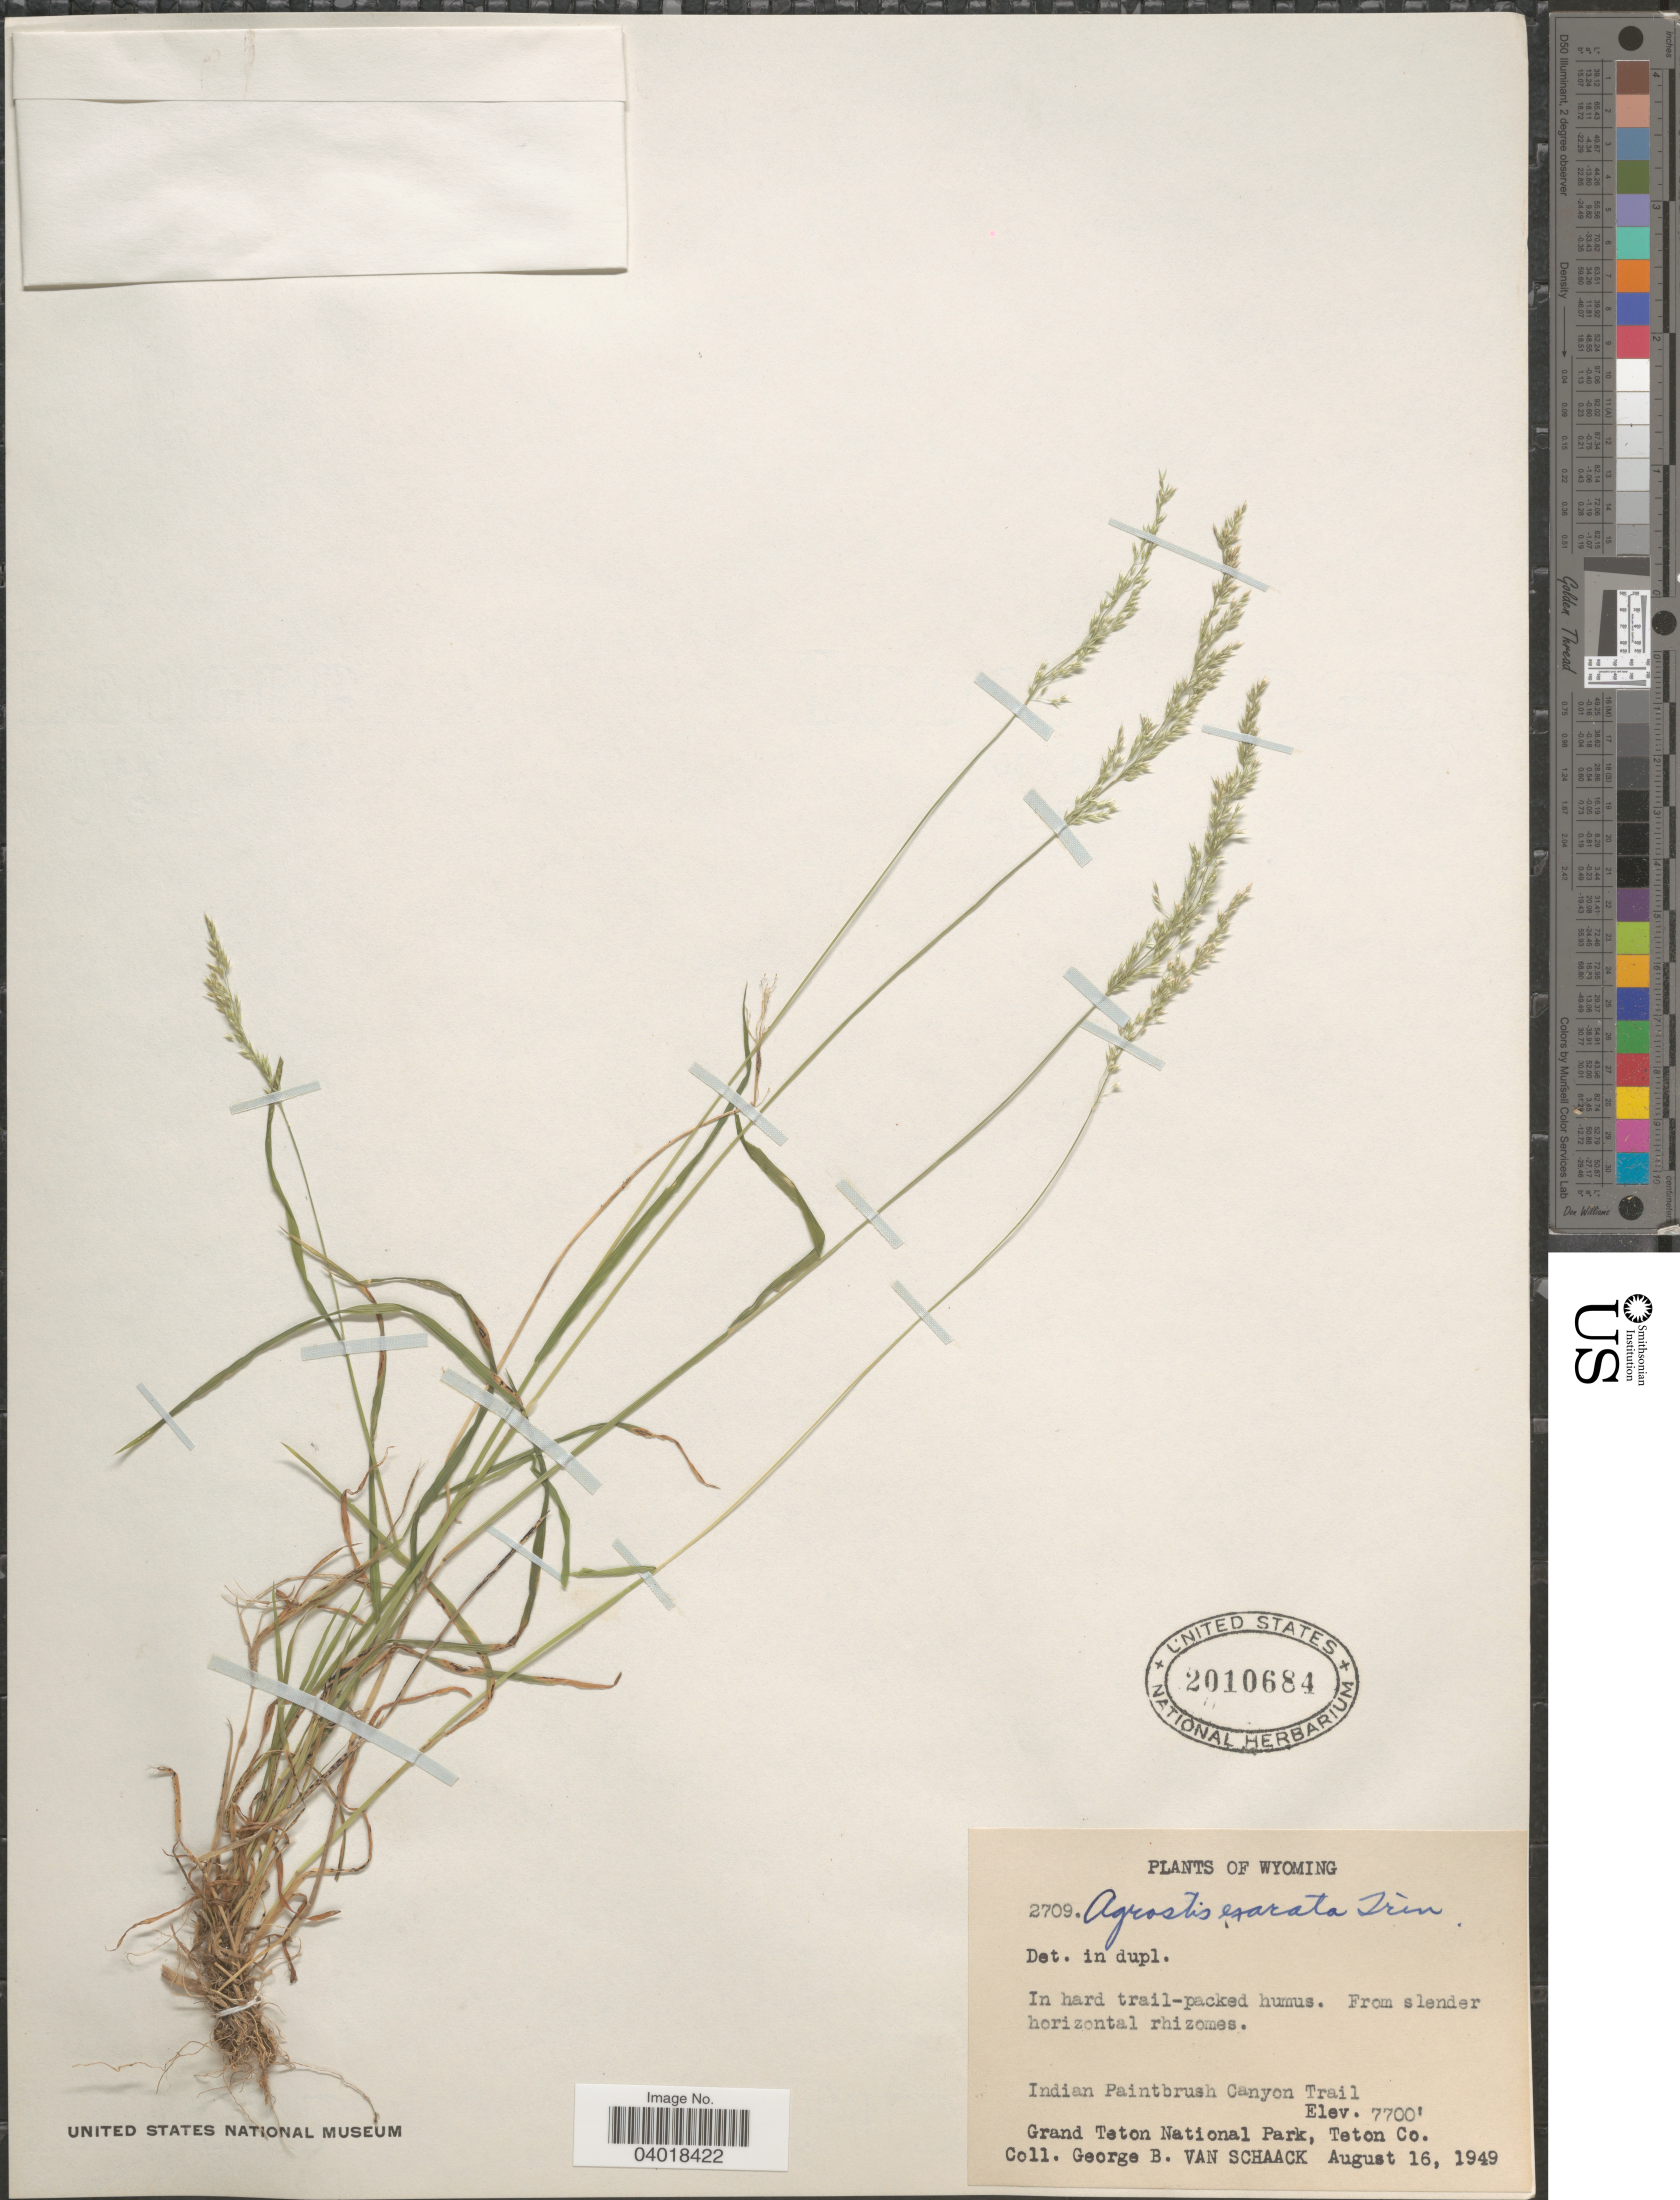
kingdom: Plantae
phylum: Tracheophyta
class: Liliopsida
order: Poales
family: Poaceae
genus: Agrostis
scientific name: Agrostis exarata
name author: Trin.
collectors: G. Van Schaack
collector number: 2709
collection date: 1949-08-16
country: United States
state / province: Wyoming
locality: Indian Paintbrush Canyon Trail. Grand Teton National Park, Teton Co.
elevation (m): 2347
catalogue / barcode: US 2010684